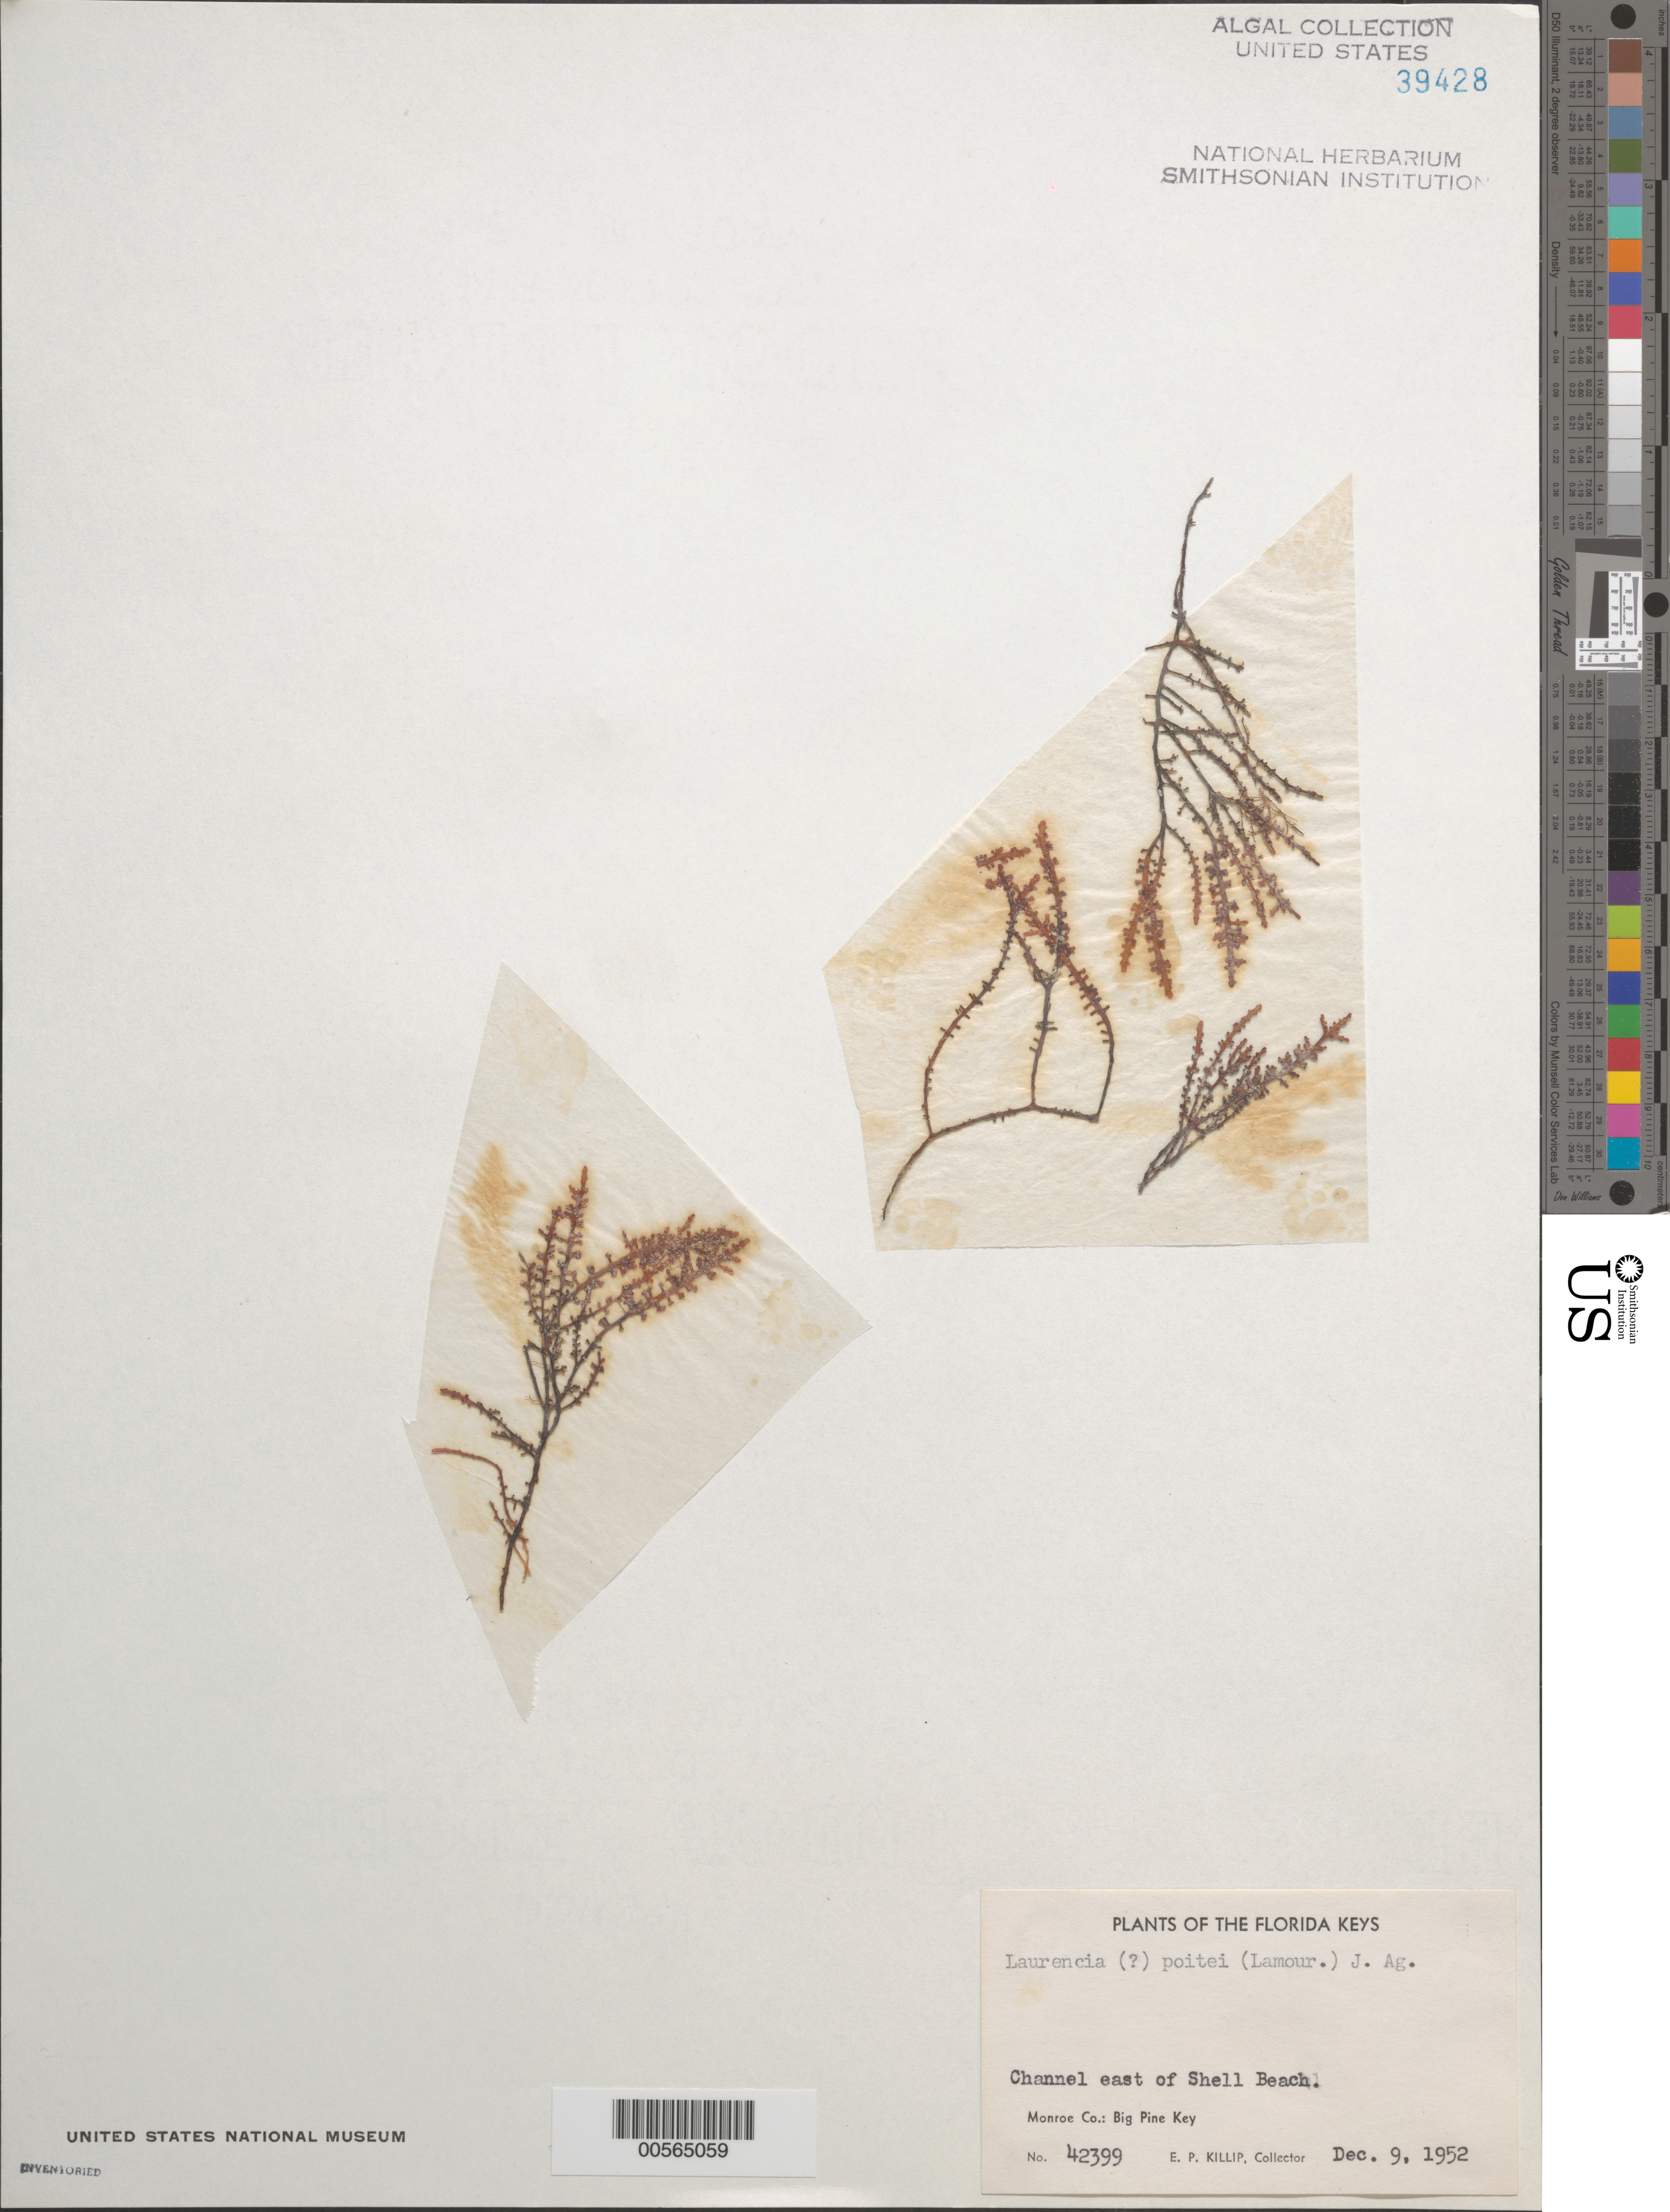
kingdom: Plantae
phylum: Rhodophyta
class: Florideophyceae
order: Ceramiales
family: Rhodomelaceae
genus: Yuzurua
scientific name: Yuzurua poiteaui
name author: (J.V.Lamouroux) Martin-Lescanne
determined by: Brooks, B. L., (BOT), Smithsonian Institution - National Museum of Natural History (UNITED STATES)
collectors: L. G. Williams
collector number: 42399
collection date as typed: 09 Dec 1952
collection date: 1952-12-09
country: United States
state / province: Florida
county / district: Monroe County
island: Big Pine Key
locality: Channel east of Shell Beach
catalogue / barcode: US 39428